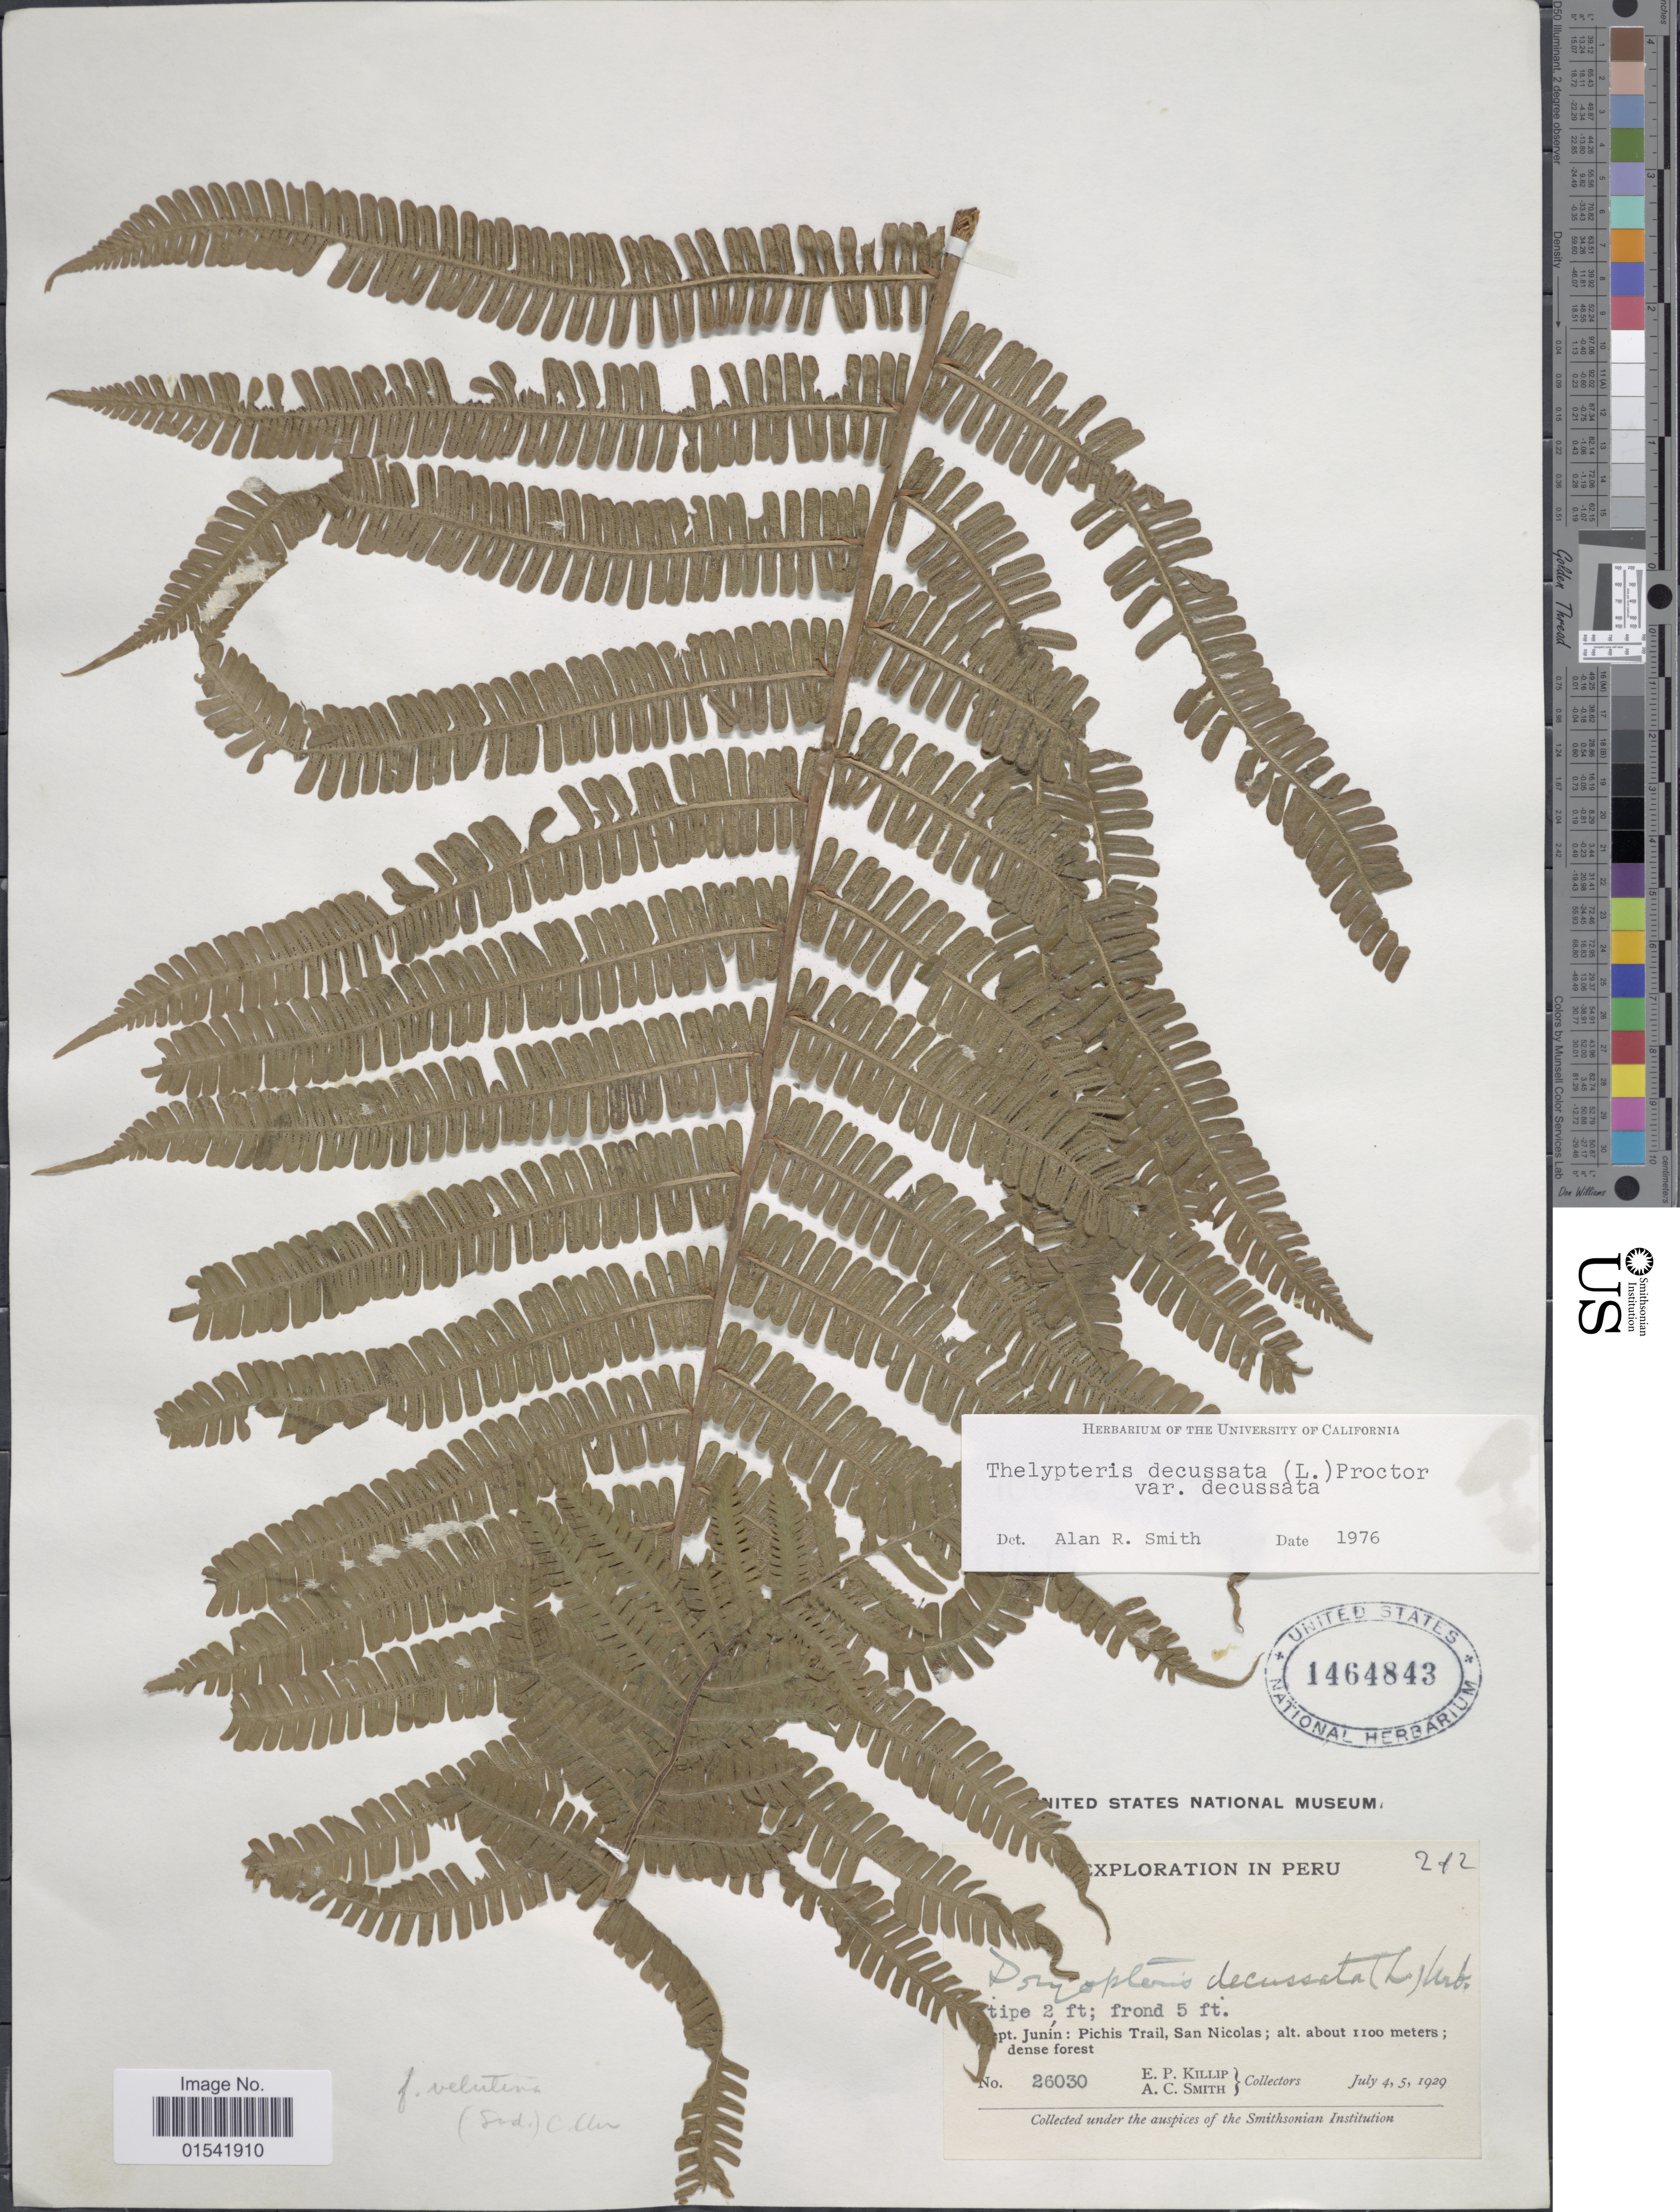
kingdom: Plantae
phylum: Tracheophyta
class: Polypodiopsida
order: Polypodiales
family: Thelypteridaceae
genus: Steiropteris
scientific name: Steiropteris decussata (L.) comb. nov., ined. 2015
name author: (L.)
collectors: E. P. Killip & A. C. Smith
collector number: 26030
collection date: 1929-07-04/1929-07-05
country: Peru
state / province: Junín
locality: Pichis Trail, San Nicolas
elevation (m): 1100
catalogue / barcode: US 1464843